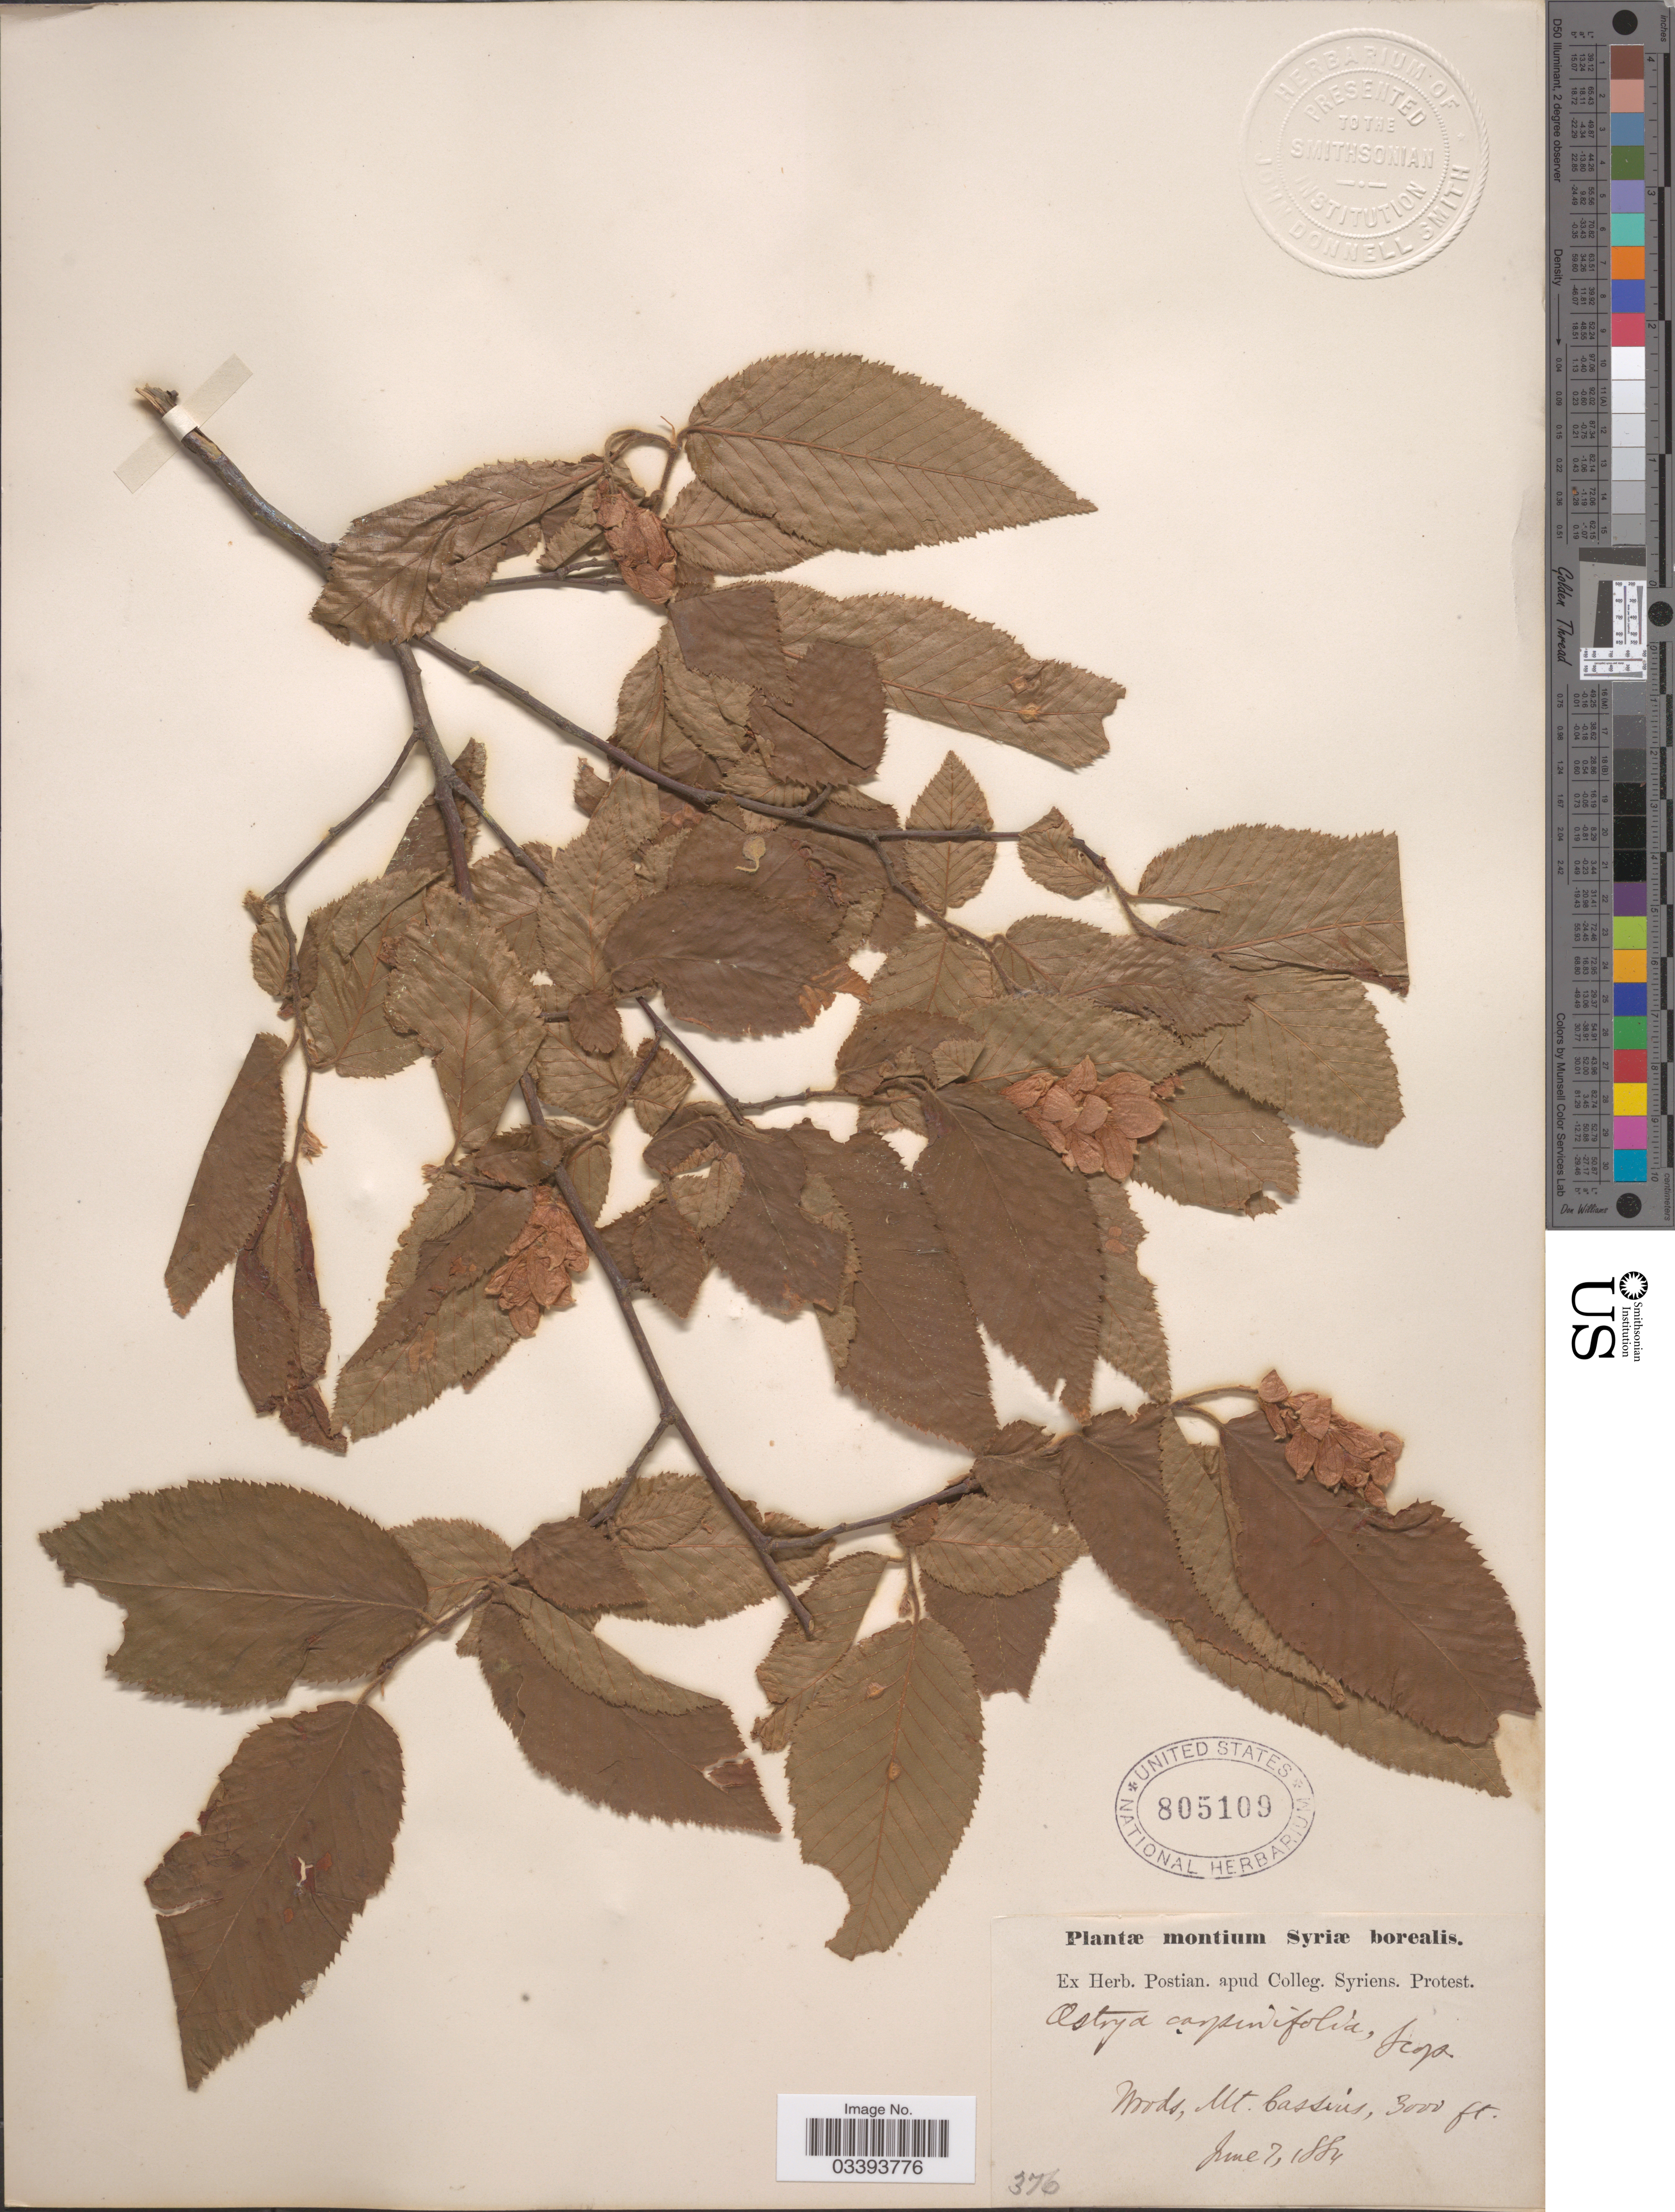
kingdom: Plantae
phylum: Tracheophyta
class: Magnoliopsida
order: Fagales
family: Betulaceae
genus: Ostrya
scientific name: Ostrya carpinifolia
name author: Scop.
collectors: ex herb. Postian. apud Colleg. Syriens. Protest. USE "Fannie P. A. Shepard" (10308853) AS PRIMARY COLLECTOR INSTEAD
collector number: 376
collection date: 1884-06-07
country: Syria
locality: Montium Syriæ borealis. Mt. Cassins.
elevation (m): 914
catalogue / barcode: US 805109